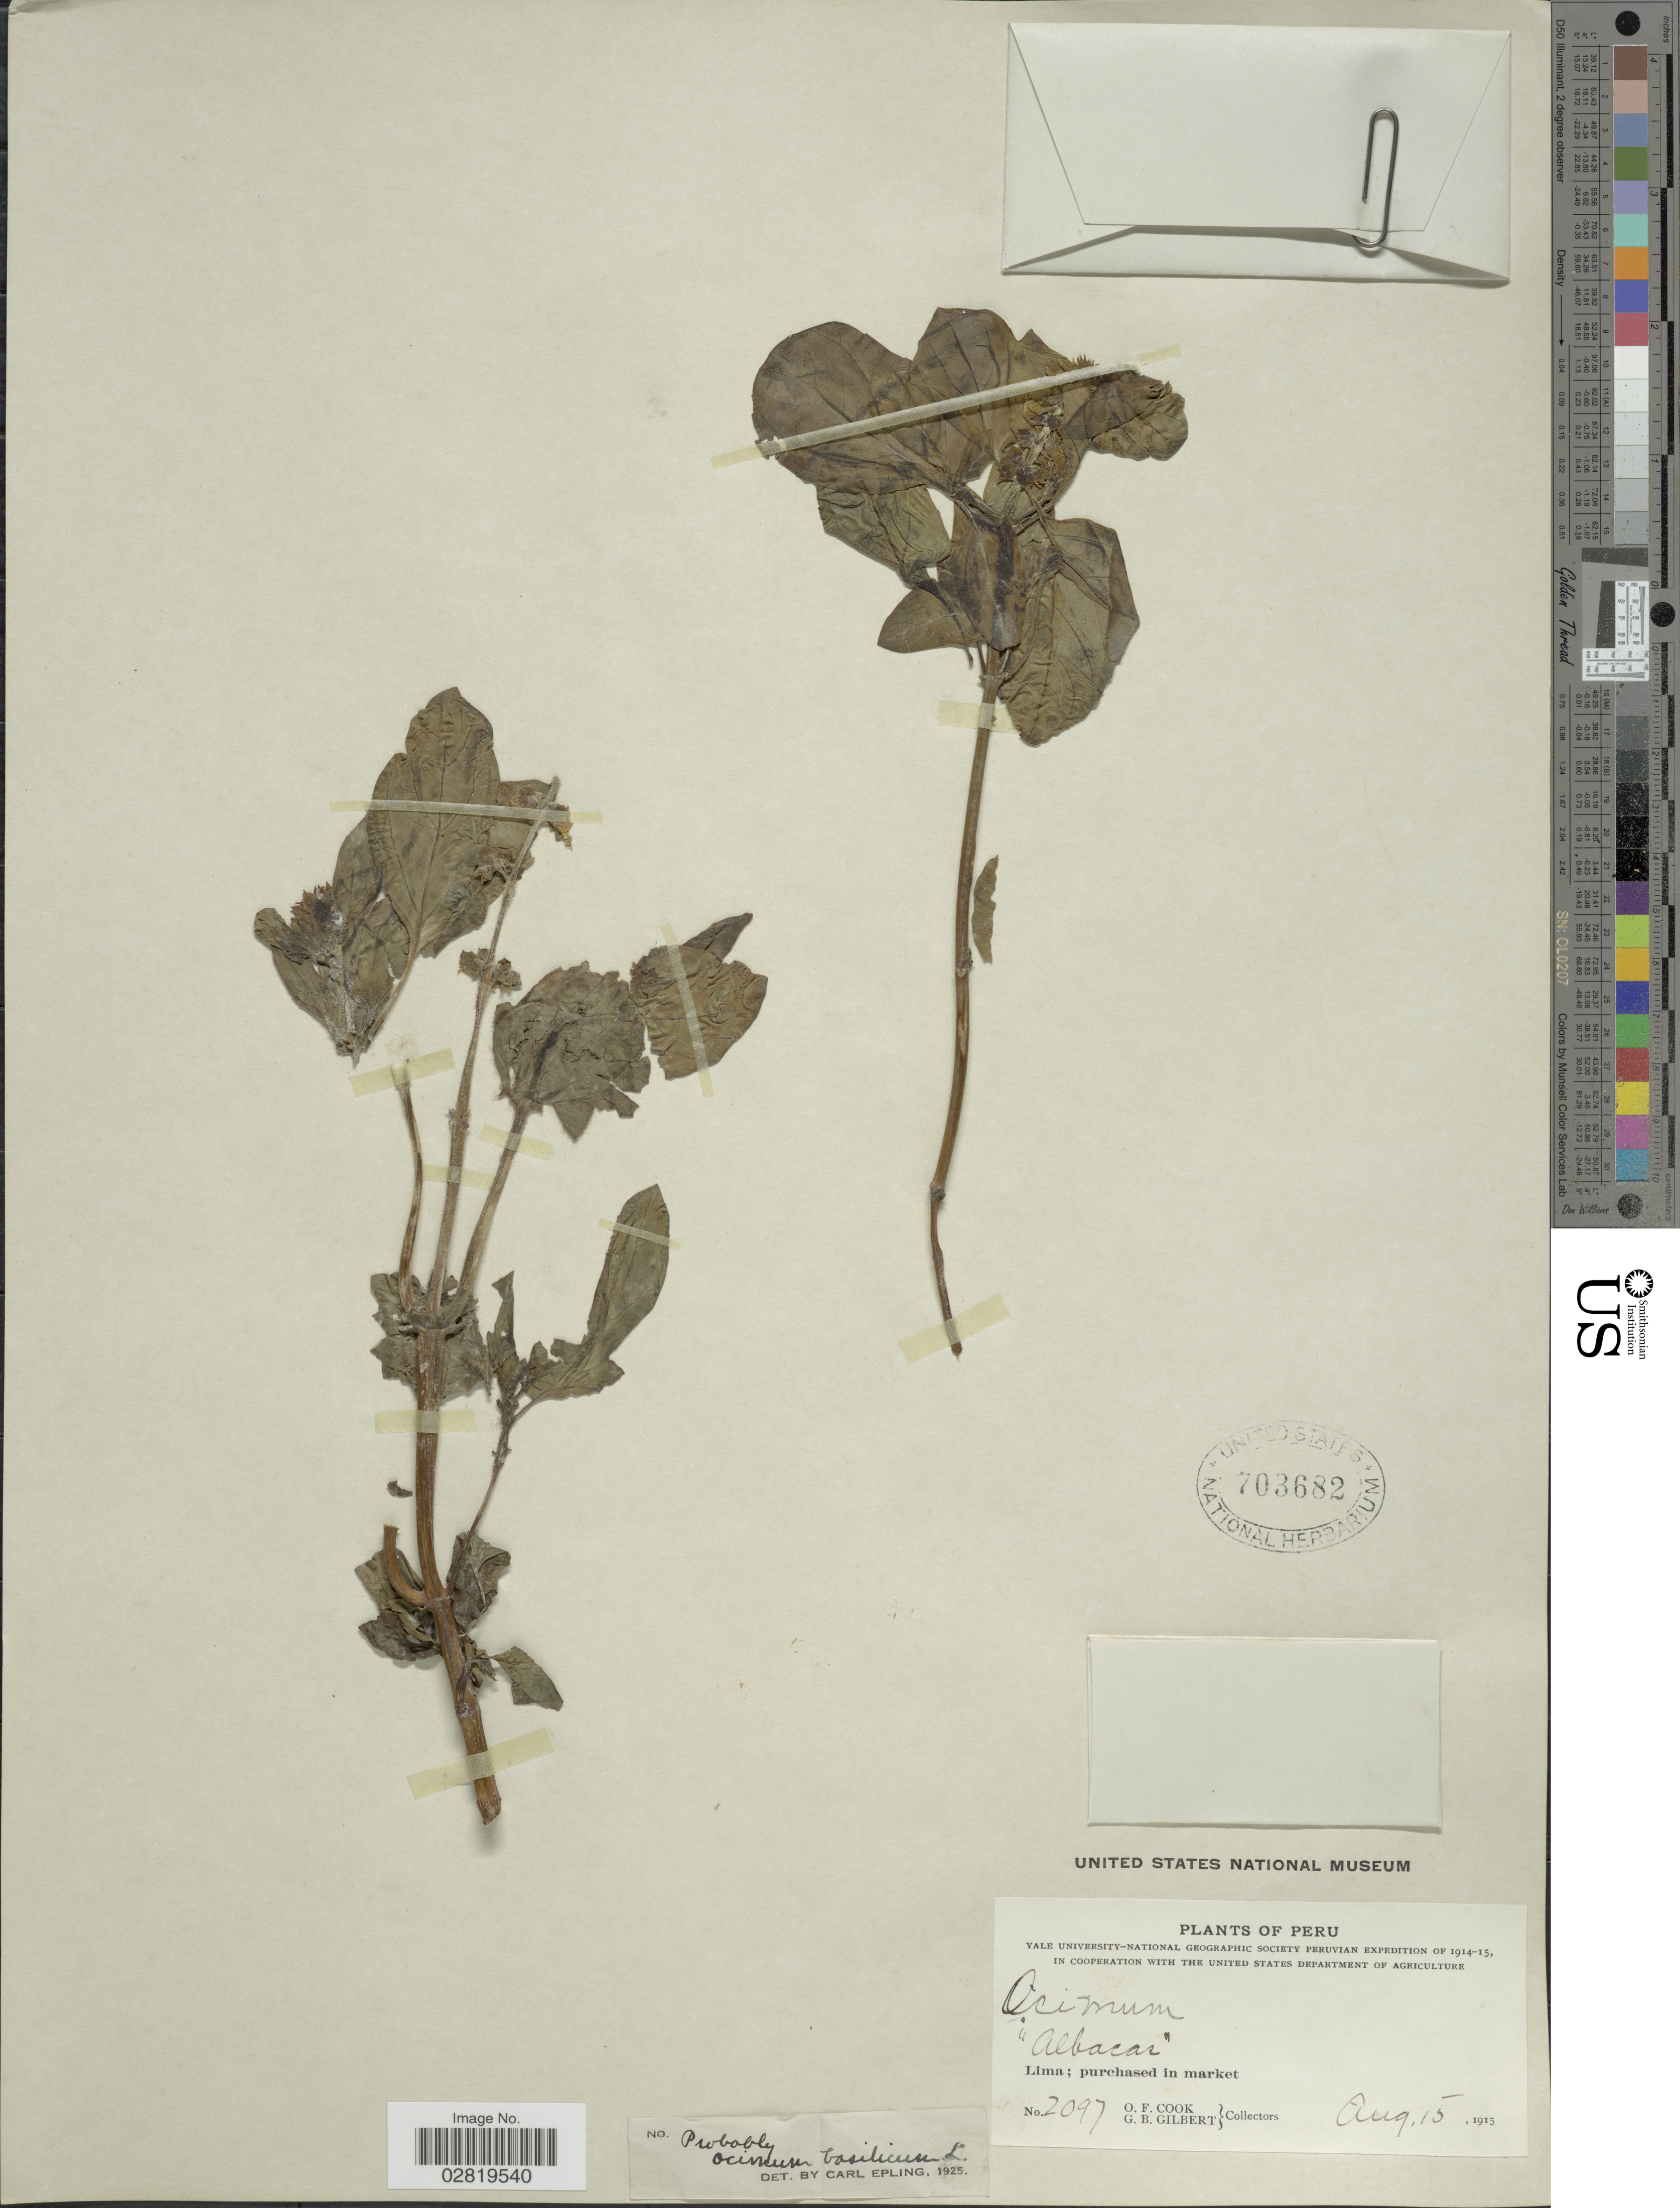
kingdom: Plantae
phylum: Tracheophyta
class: Magnoliopsida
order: Lamiales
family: Lamiaceae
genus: Ocimum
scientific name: Ocimum basilicum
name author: L.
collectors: O. F. Cook & G. B. Gilbert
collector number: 2097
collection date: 1915-08-15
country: Peru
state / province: Lima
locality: Lima.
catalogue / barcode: US 703682